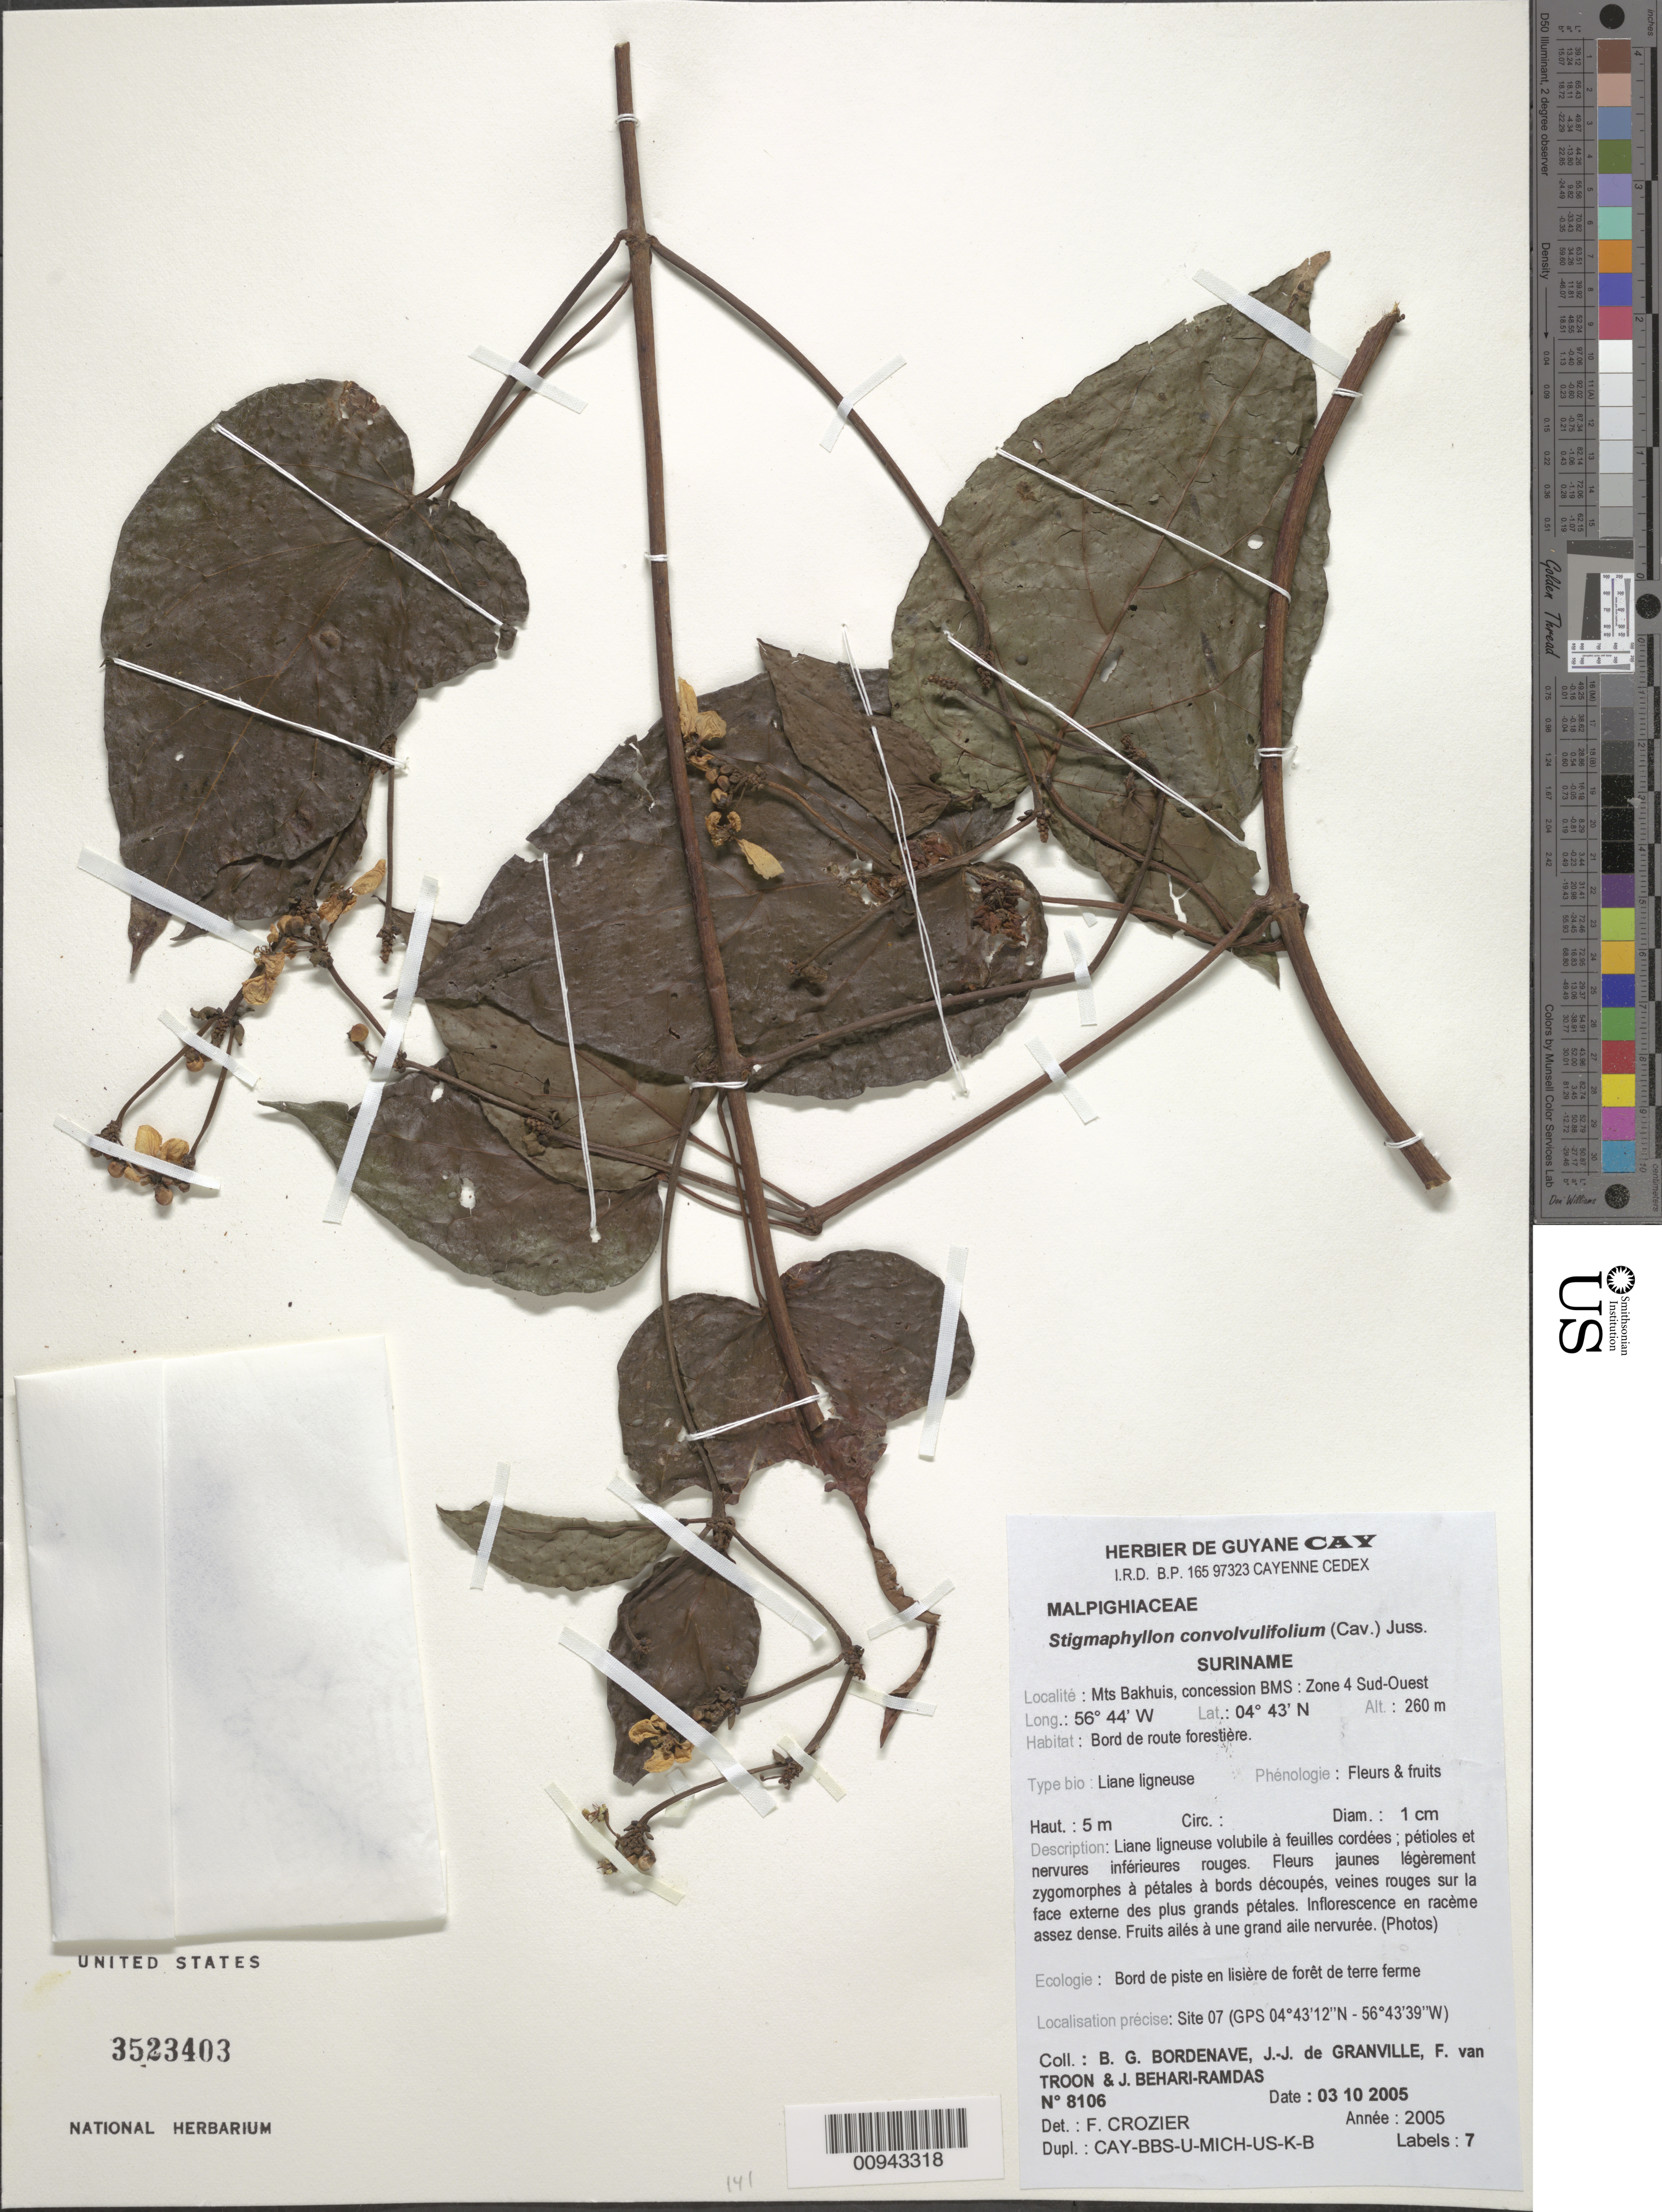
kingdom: Plantae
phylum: Tracheophyta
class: Magnoliopsida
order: Malpighiales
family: Malpighiaceae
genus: Stigmaphyllon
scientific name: Stigmaphyllon convolvulifolium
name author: A. Juss.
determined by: Crozier, F.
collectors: B. Bordenave, J.-J. de Granville, F. Van Troon & J. Behari-Ramdas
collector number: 8106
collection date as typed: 3-Oct-05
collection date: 2005-10-03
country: Suriname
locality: Mts Bakhuis, concession BMS: Zone 4 Sud-Ouest, Site 7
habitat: Bord de piste forestiere, en lisiere de foret de terre ferme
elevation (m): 260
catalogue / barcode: US 3523403